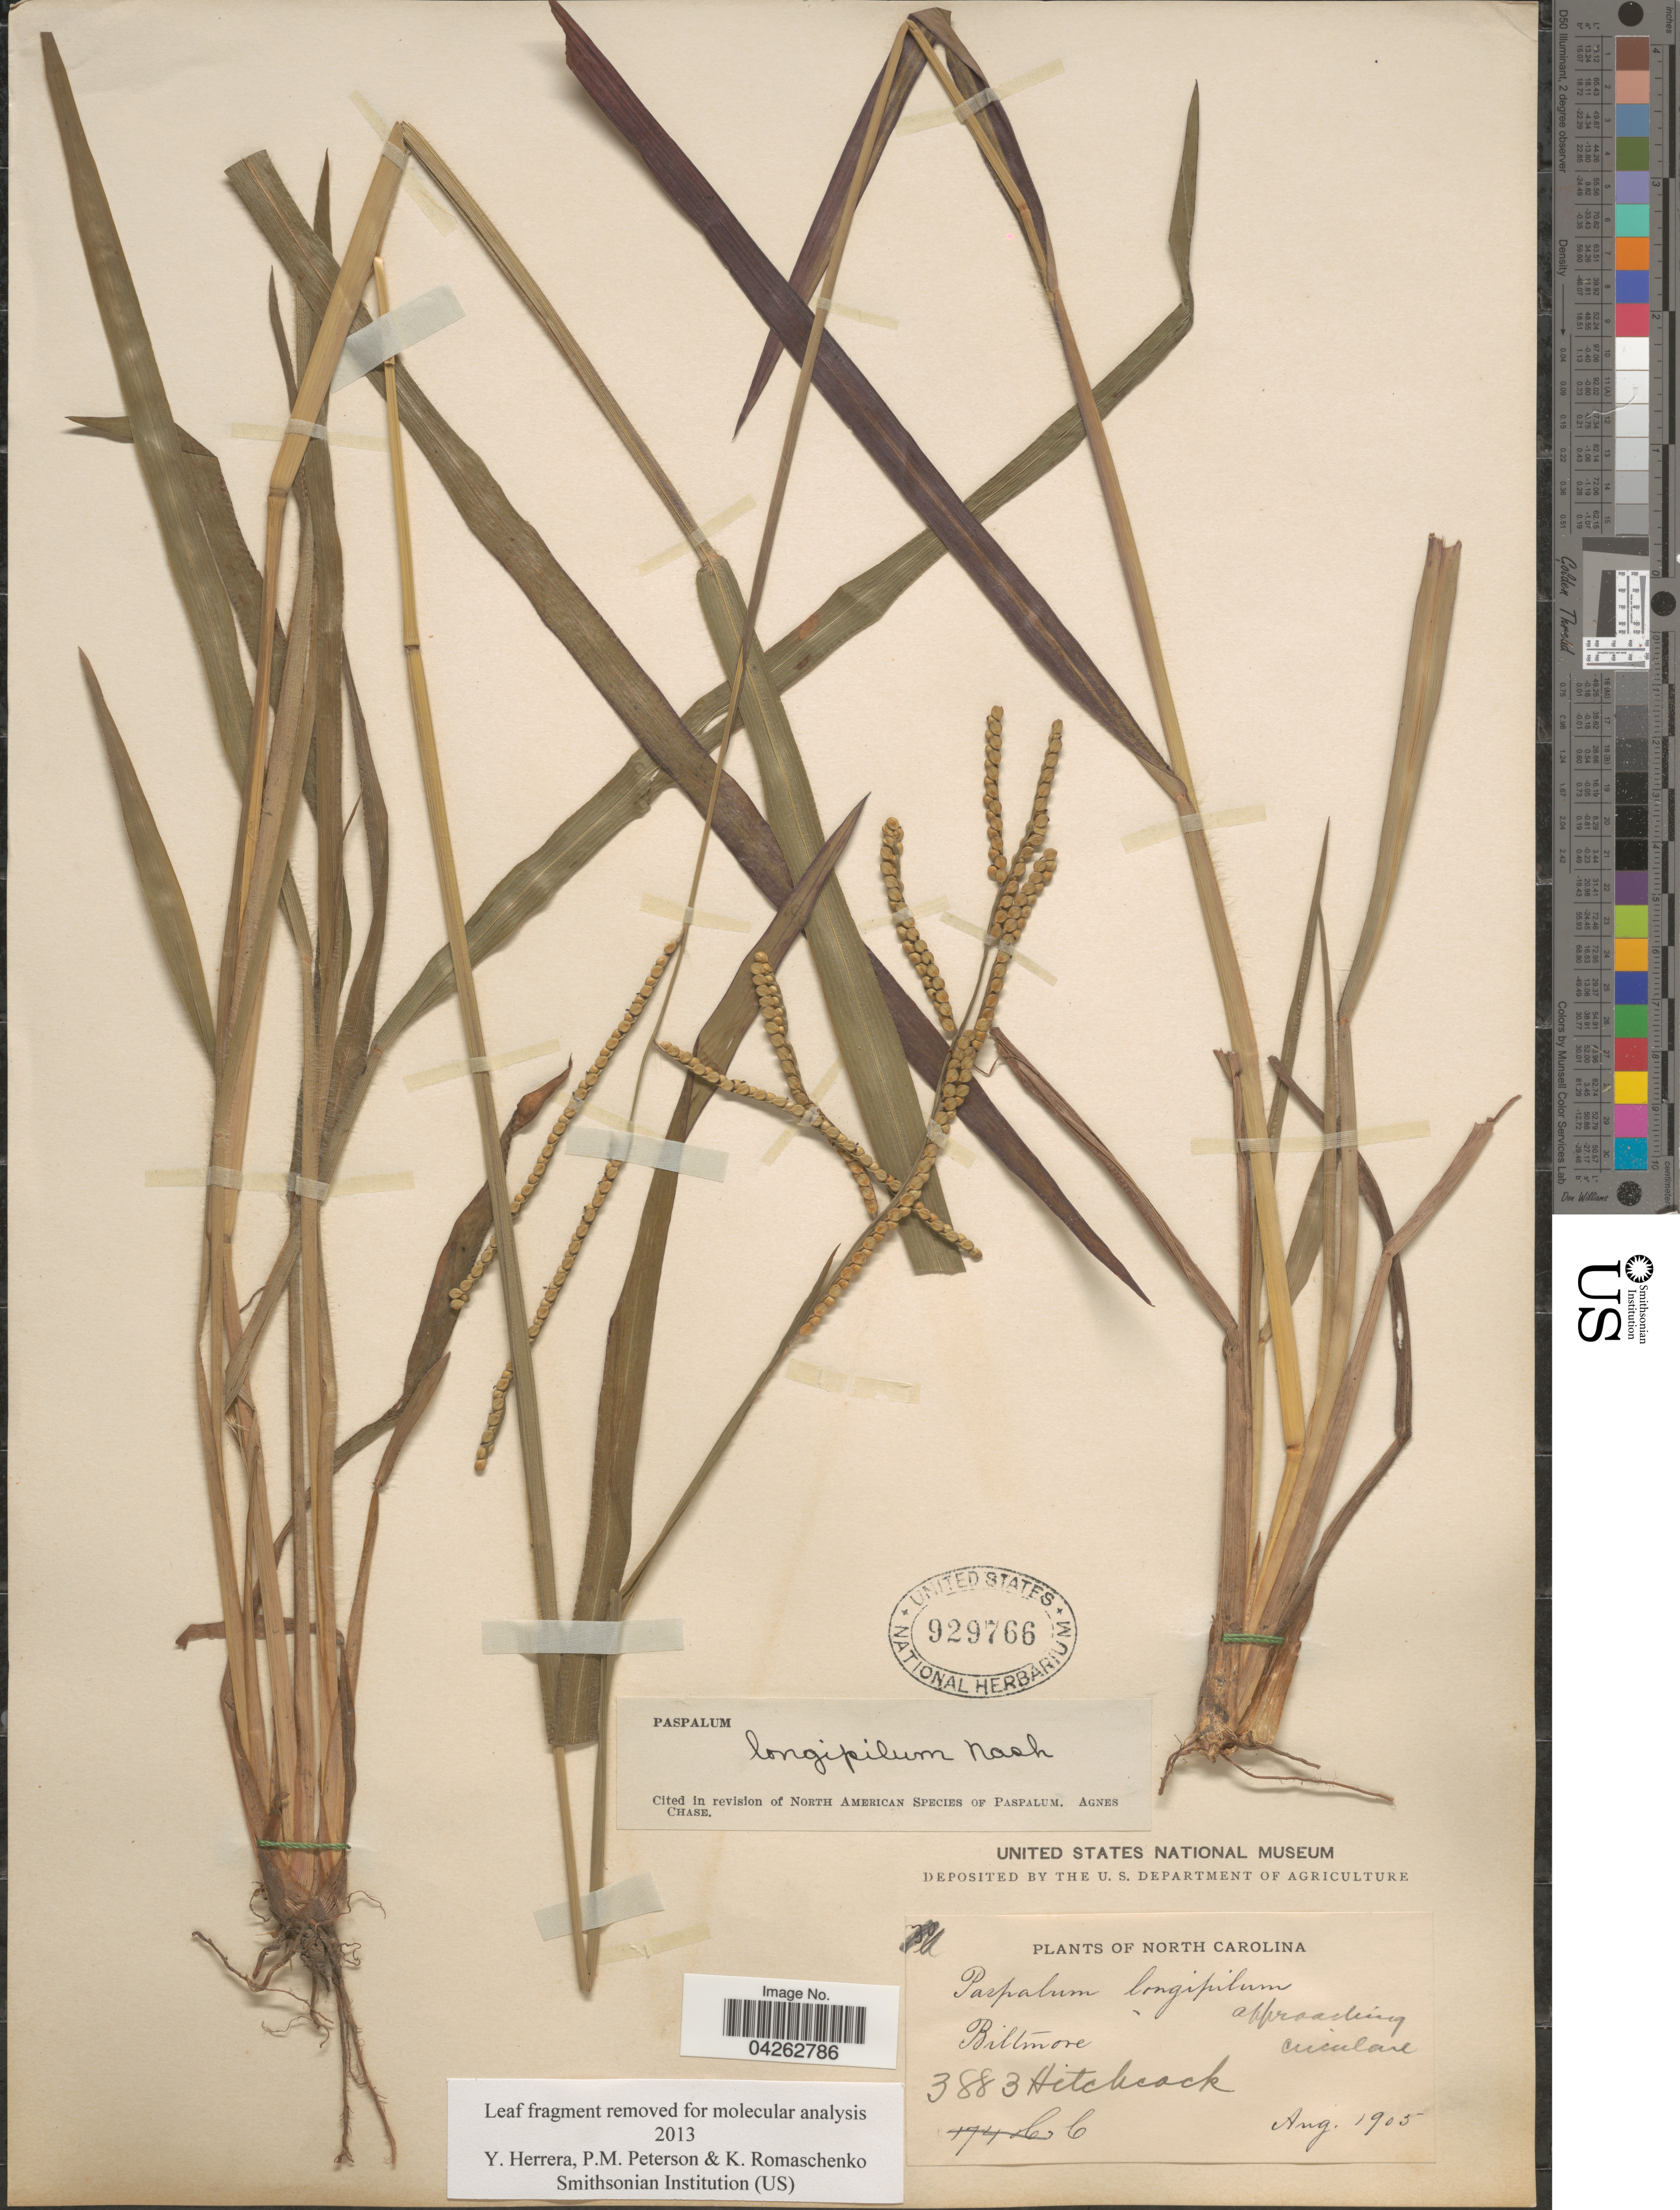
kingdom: Plantae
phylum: Tracheophyta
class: Liliopsida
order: Poales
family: Poaceae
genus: Paspalum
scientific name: Paspalum longipilum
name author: Nash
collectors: -- Hitchcock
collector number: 3883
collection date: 1905-08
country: United States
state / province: North Carolina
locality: Biltmore.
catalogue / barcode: US 929766